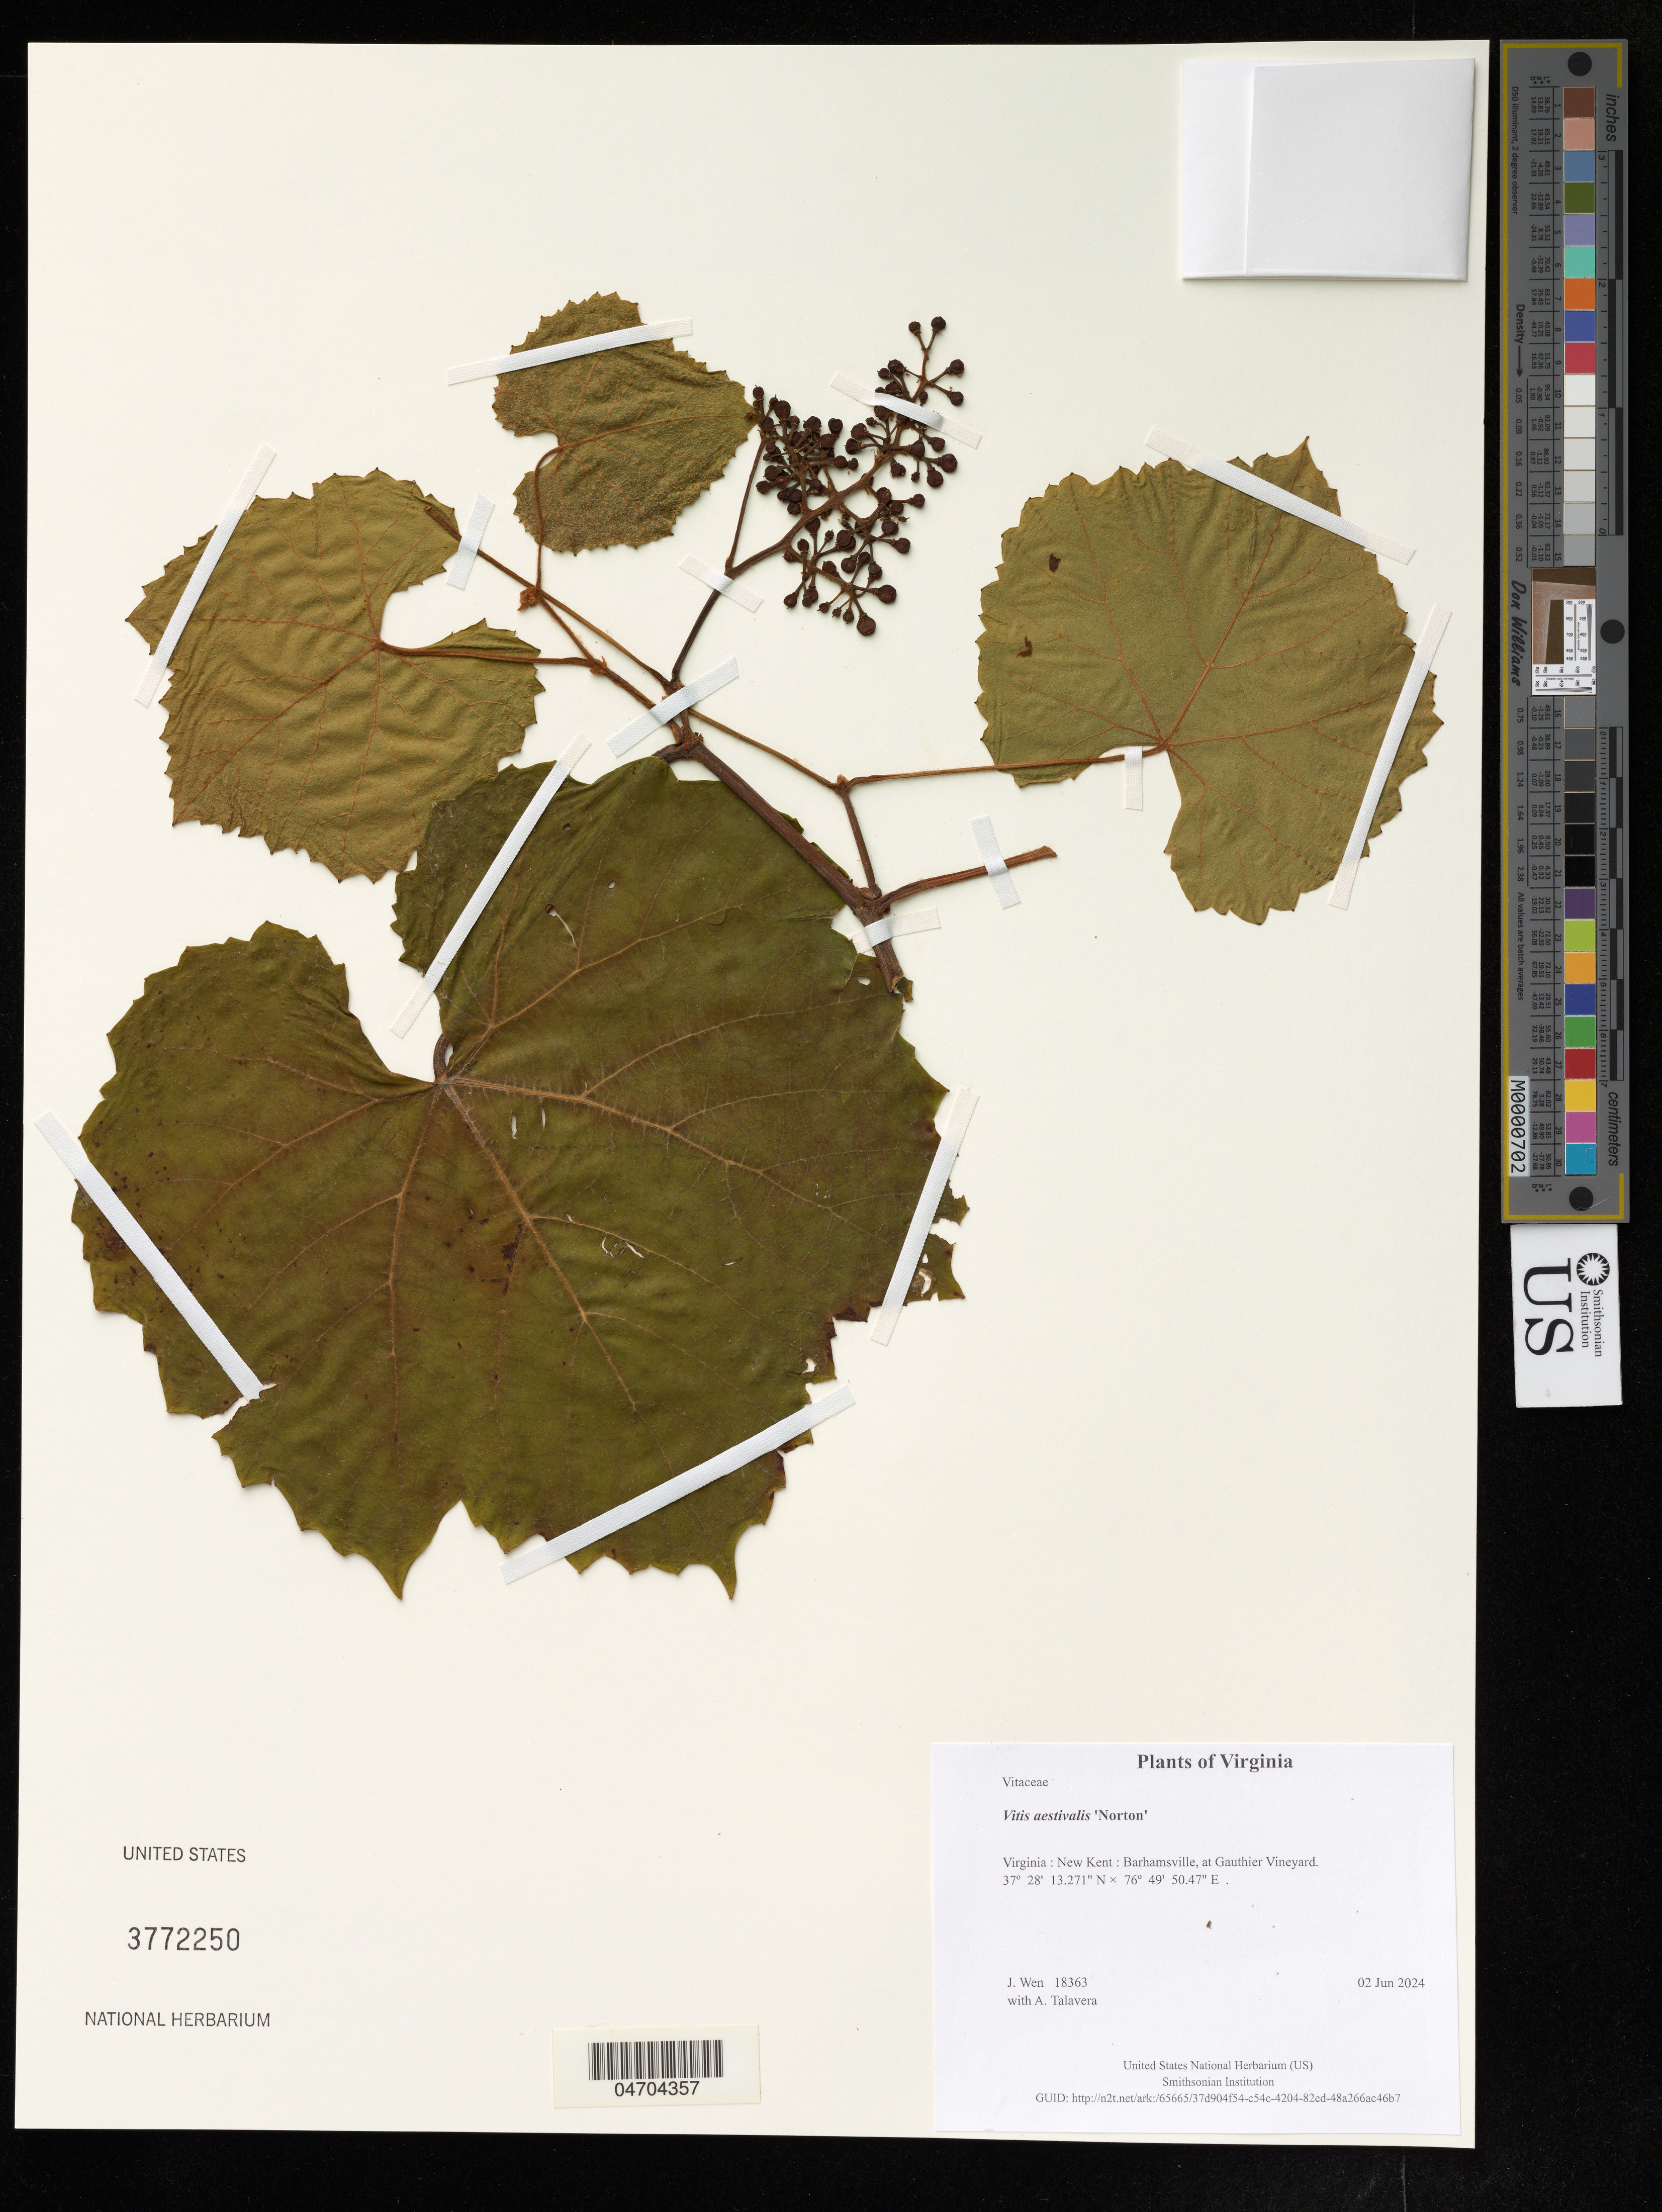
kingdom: Plantae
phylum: Tracheophyta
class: Magnoliopsida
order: Vitales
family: Vitaceae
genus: Vitis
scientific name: Vitis aestivalis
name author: Michx.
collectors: J. Wen & A. Talavera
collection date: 2024-06-02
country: United States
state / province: Virginia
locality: New Kent: Barhamsville, at Gauthier Vineyard.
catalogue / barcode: US 3772250